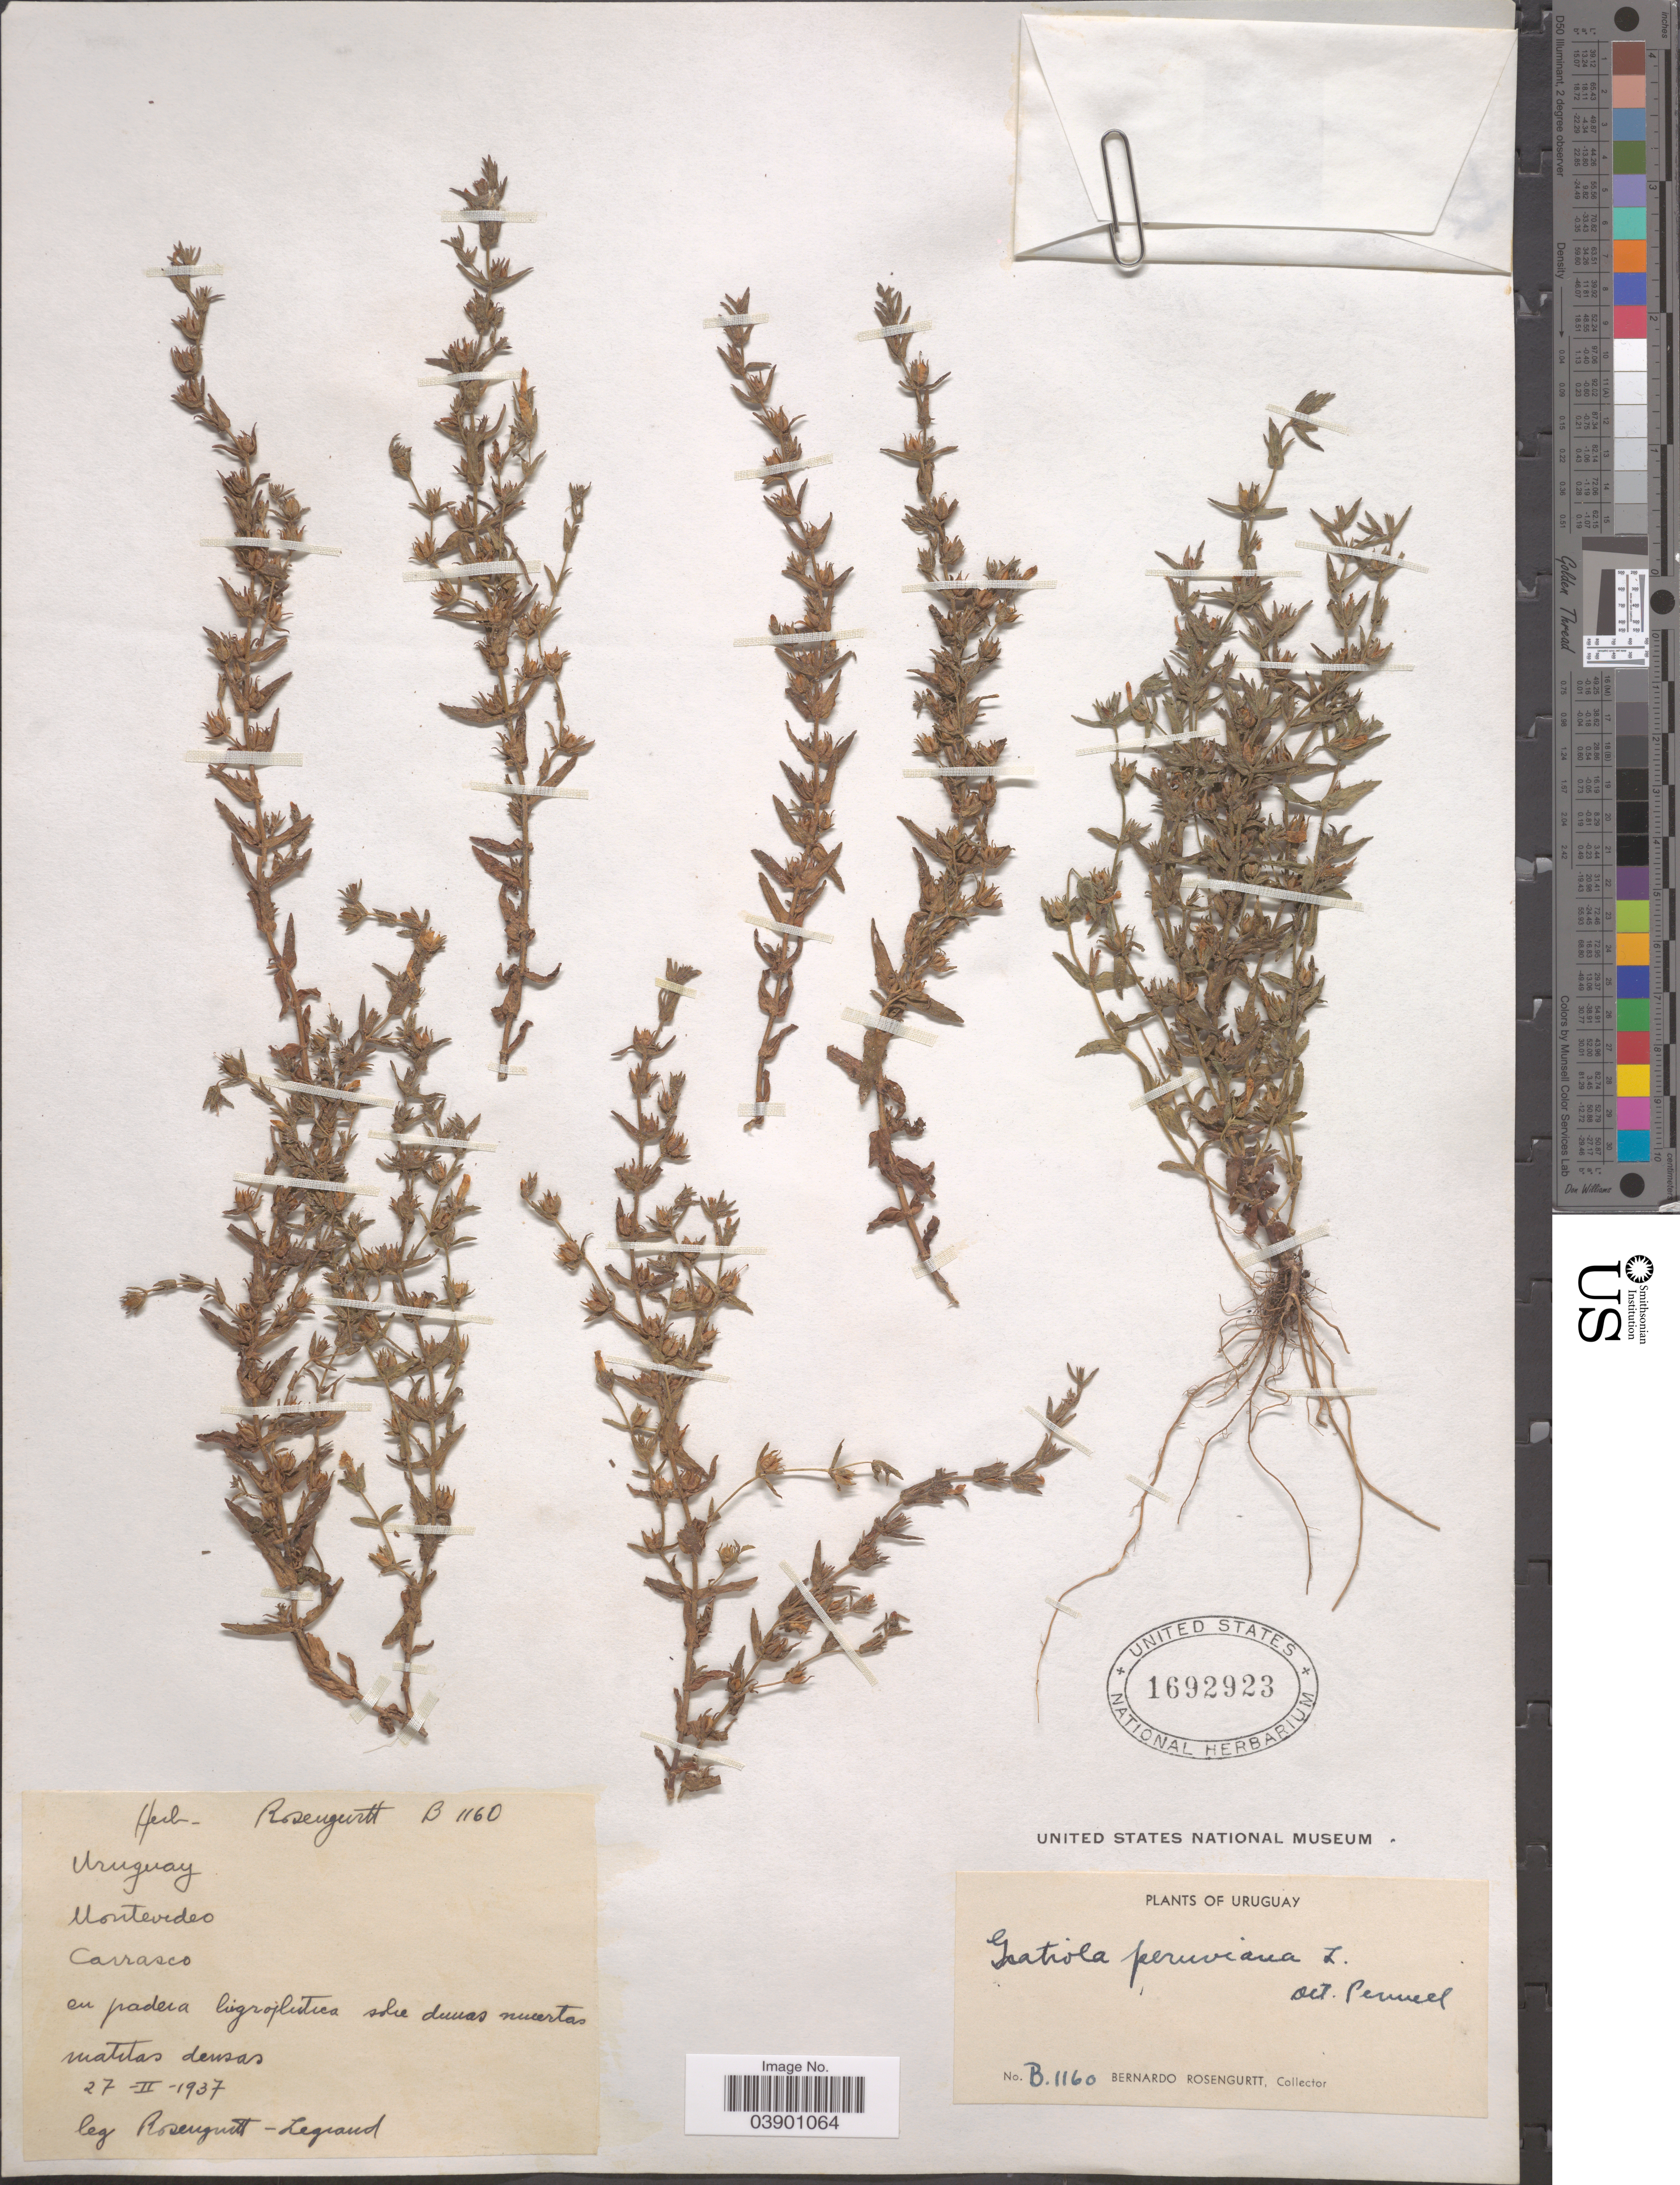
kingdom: Plantae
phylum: Tracheophyta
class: Magnoliopsida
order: Lamiales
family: Plantaginaceae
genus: Gratiola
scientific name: Gratiola peruviana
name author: L.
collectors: B. Rosengurtt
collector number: B1160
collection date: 1937-02-27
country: Uruguay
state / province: Montevideo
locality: Carrasco.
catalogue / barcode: US 1692923